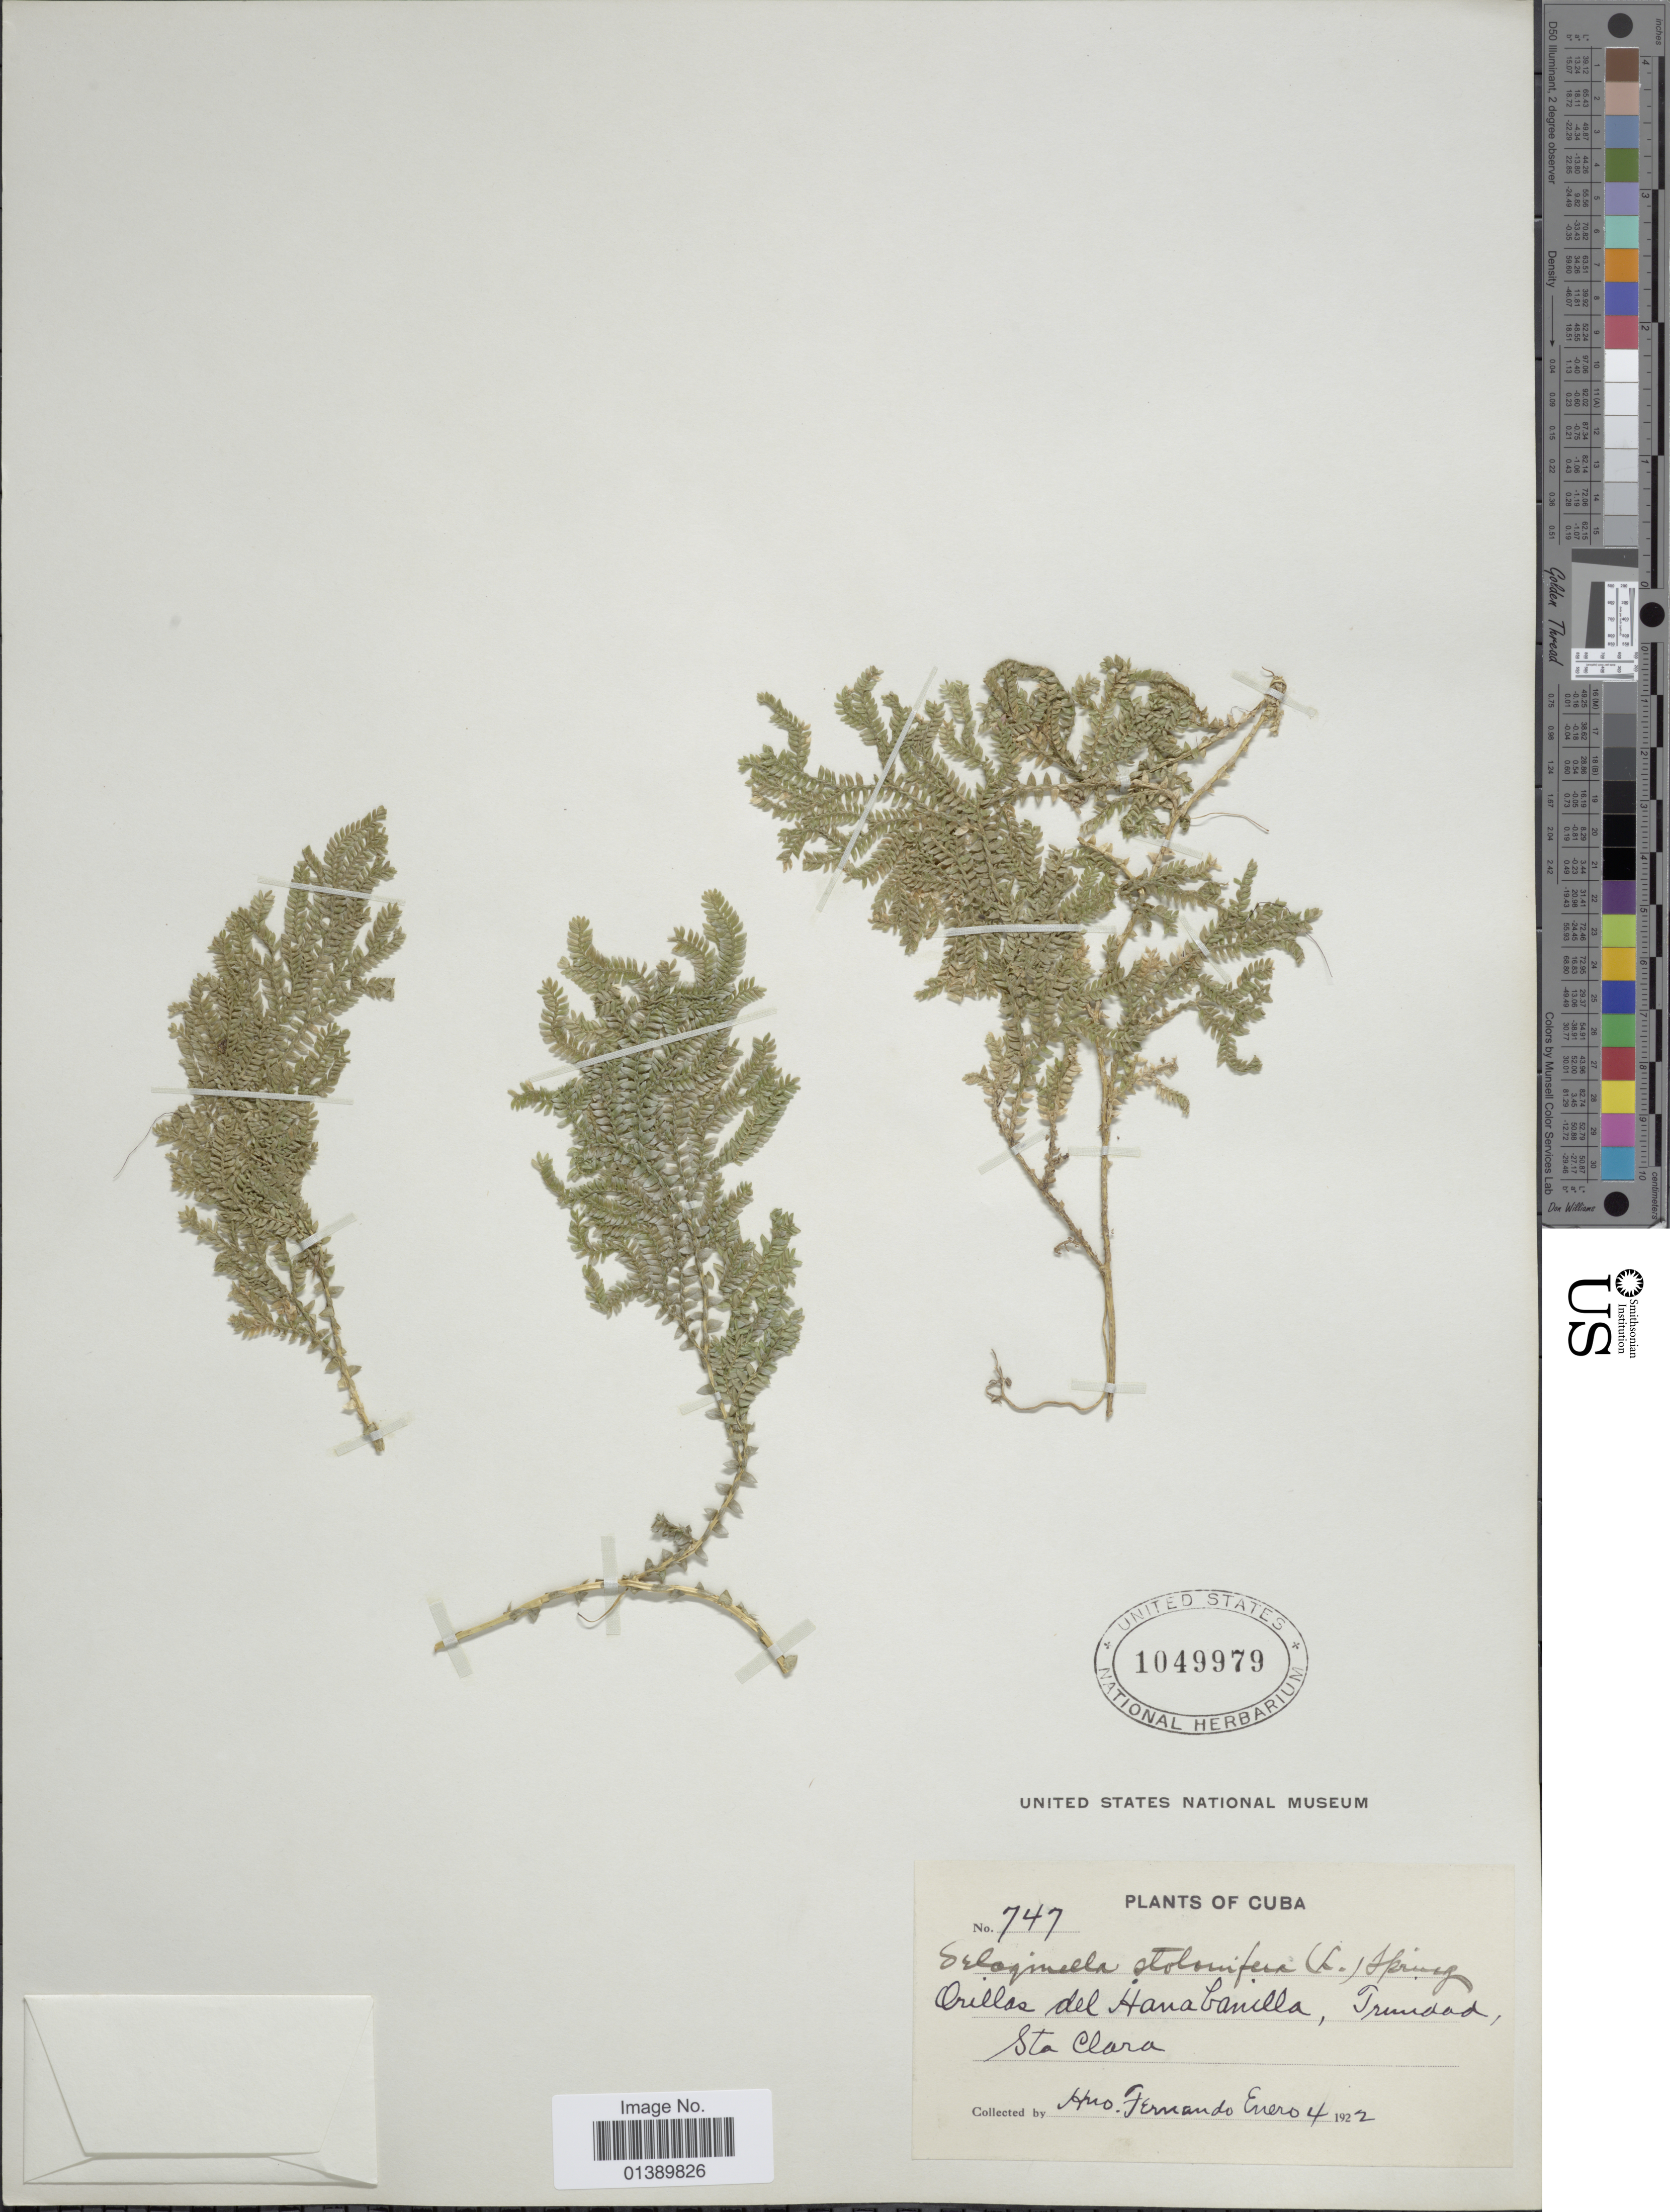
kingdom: Plantae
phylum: Tracheophyta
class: Lycopodiopsida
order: Selaginellales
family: Selaginellaceae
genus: Selaginella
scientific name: Selaginella plumosa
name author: (L.) C. Presl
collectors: H. Fernando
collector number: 747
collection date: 1922-01-04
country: Cuba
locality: Orillas del Hanabanilla, Trinidad, Sta Clara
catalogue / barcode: US 1049979